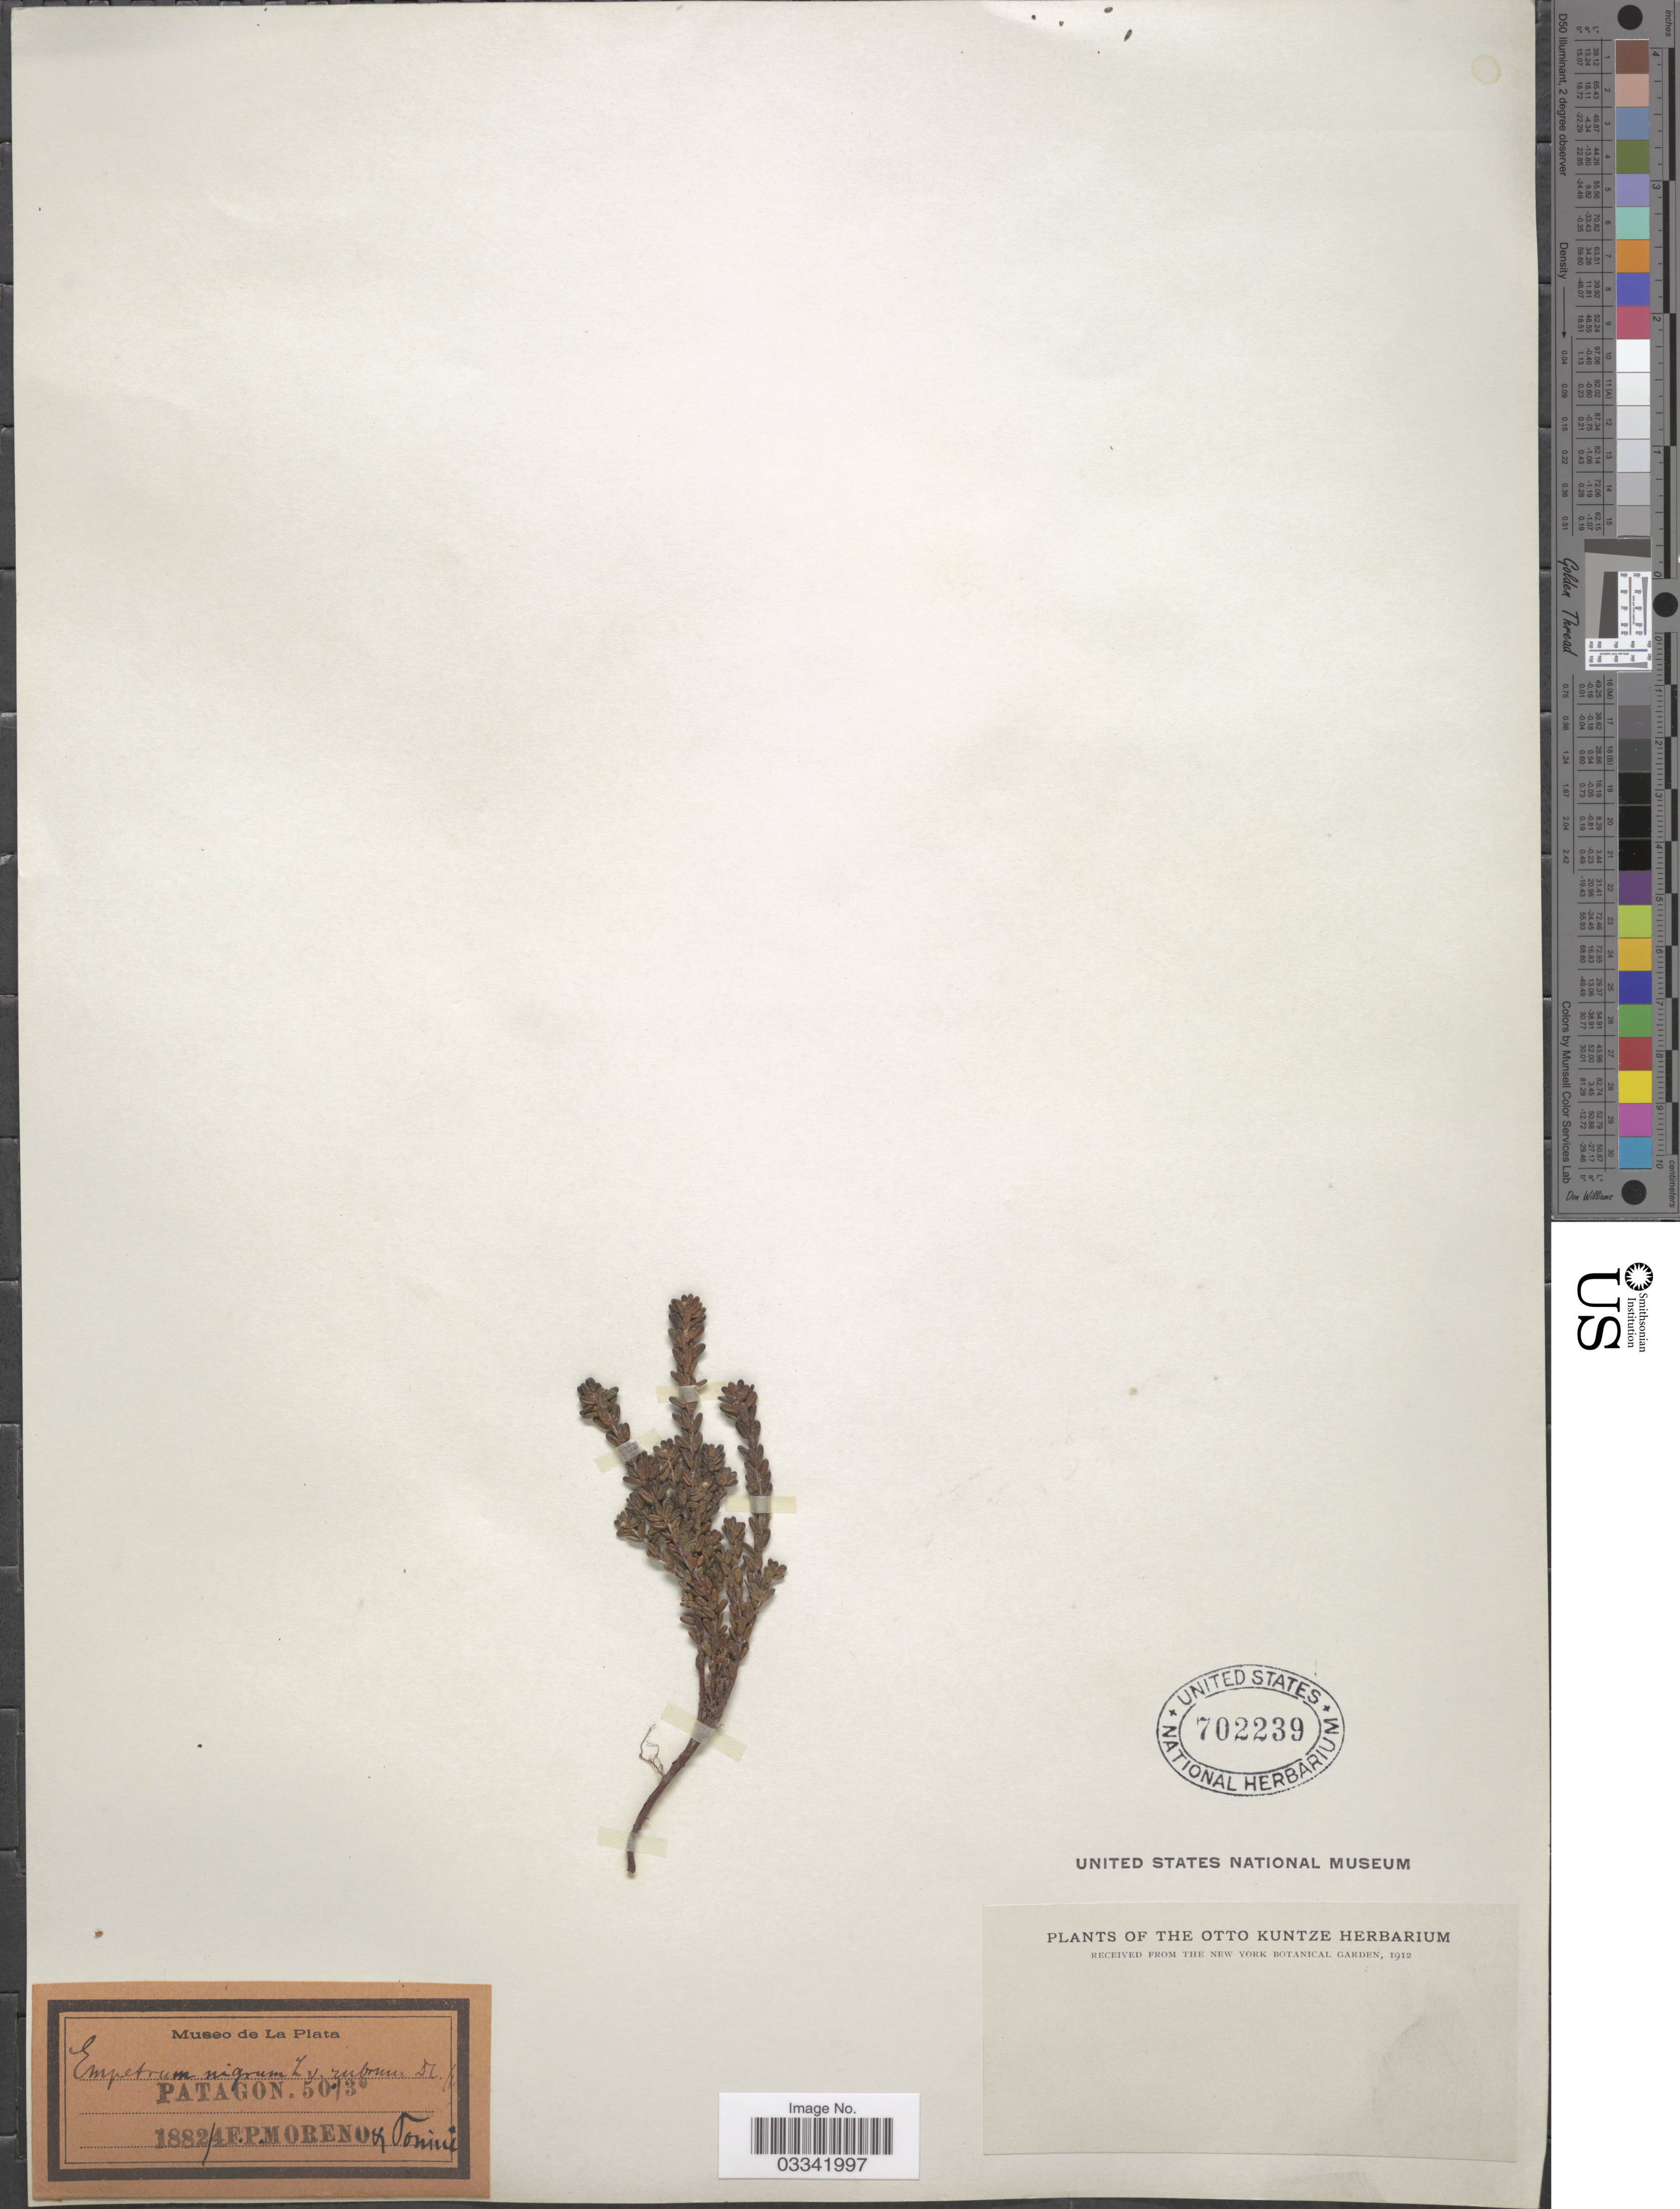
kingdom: Plantae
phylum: Tracheophyta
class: Magnoliopsida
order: Ericales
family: Ericaceae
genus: Empetrum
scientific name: Empetrum rubrum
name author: Vahl ex Willd.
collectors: F. Moreno & -. Tonini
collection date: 1882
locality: Patagon. 50°/3° [unsure placement].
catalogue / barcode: US 702239